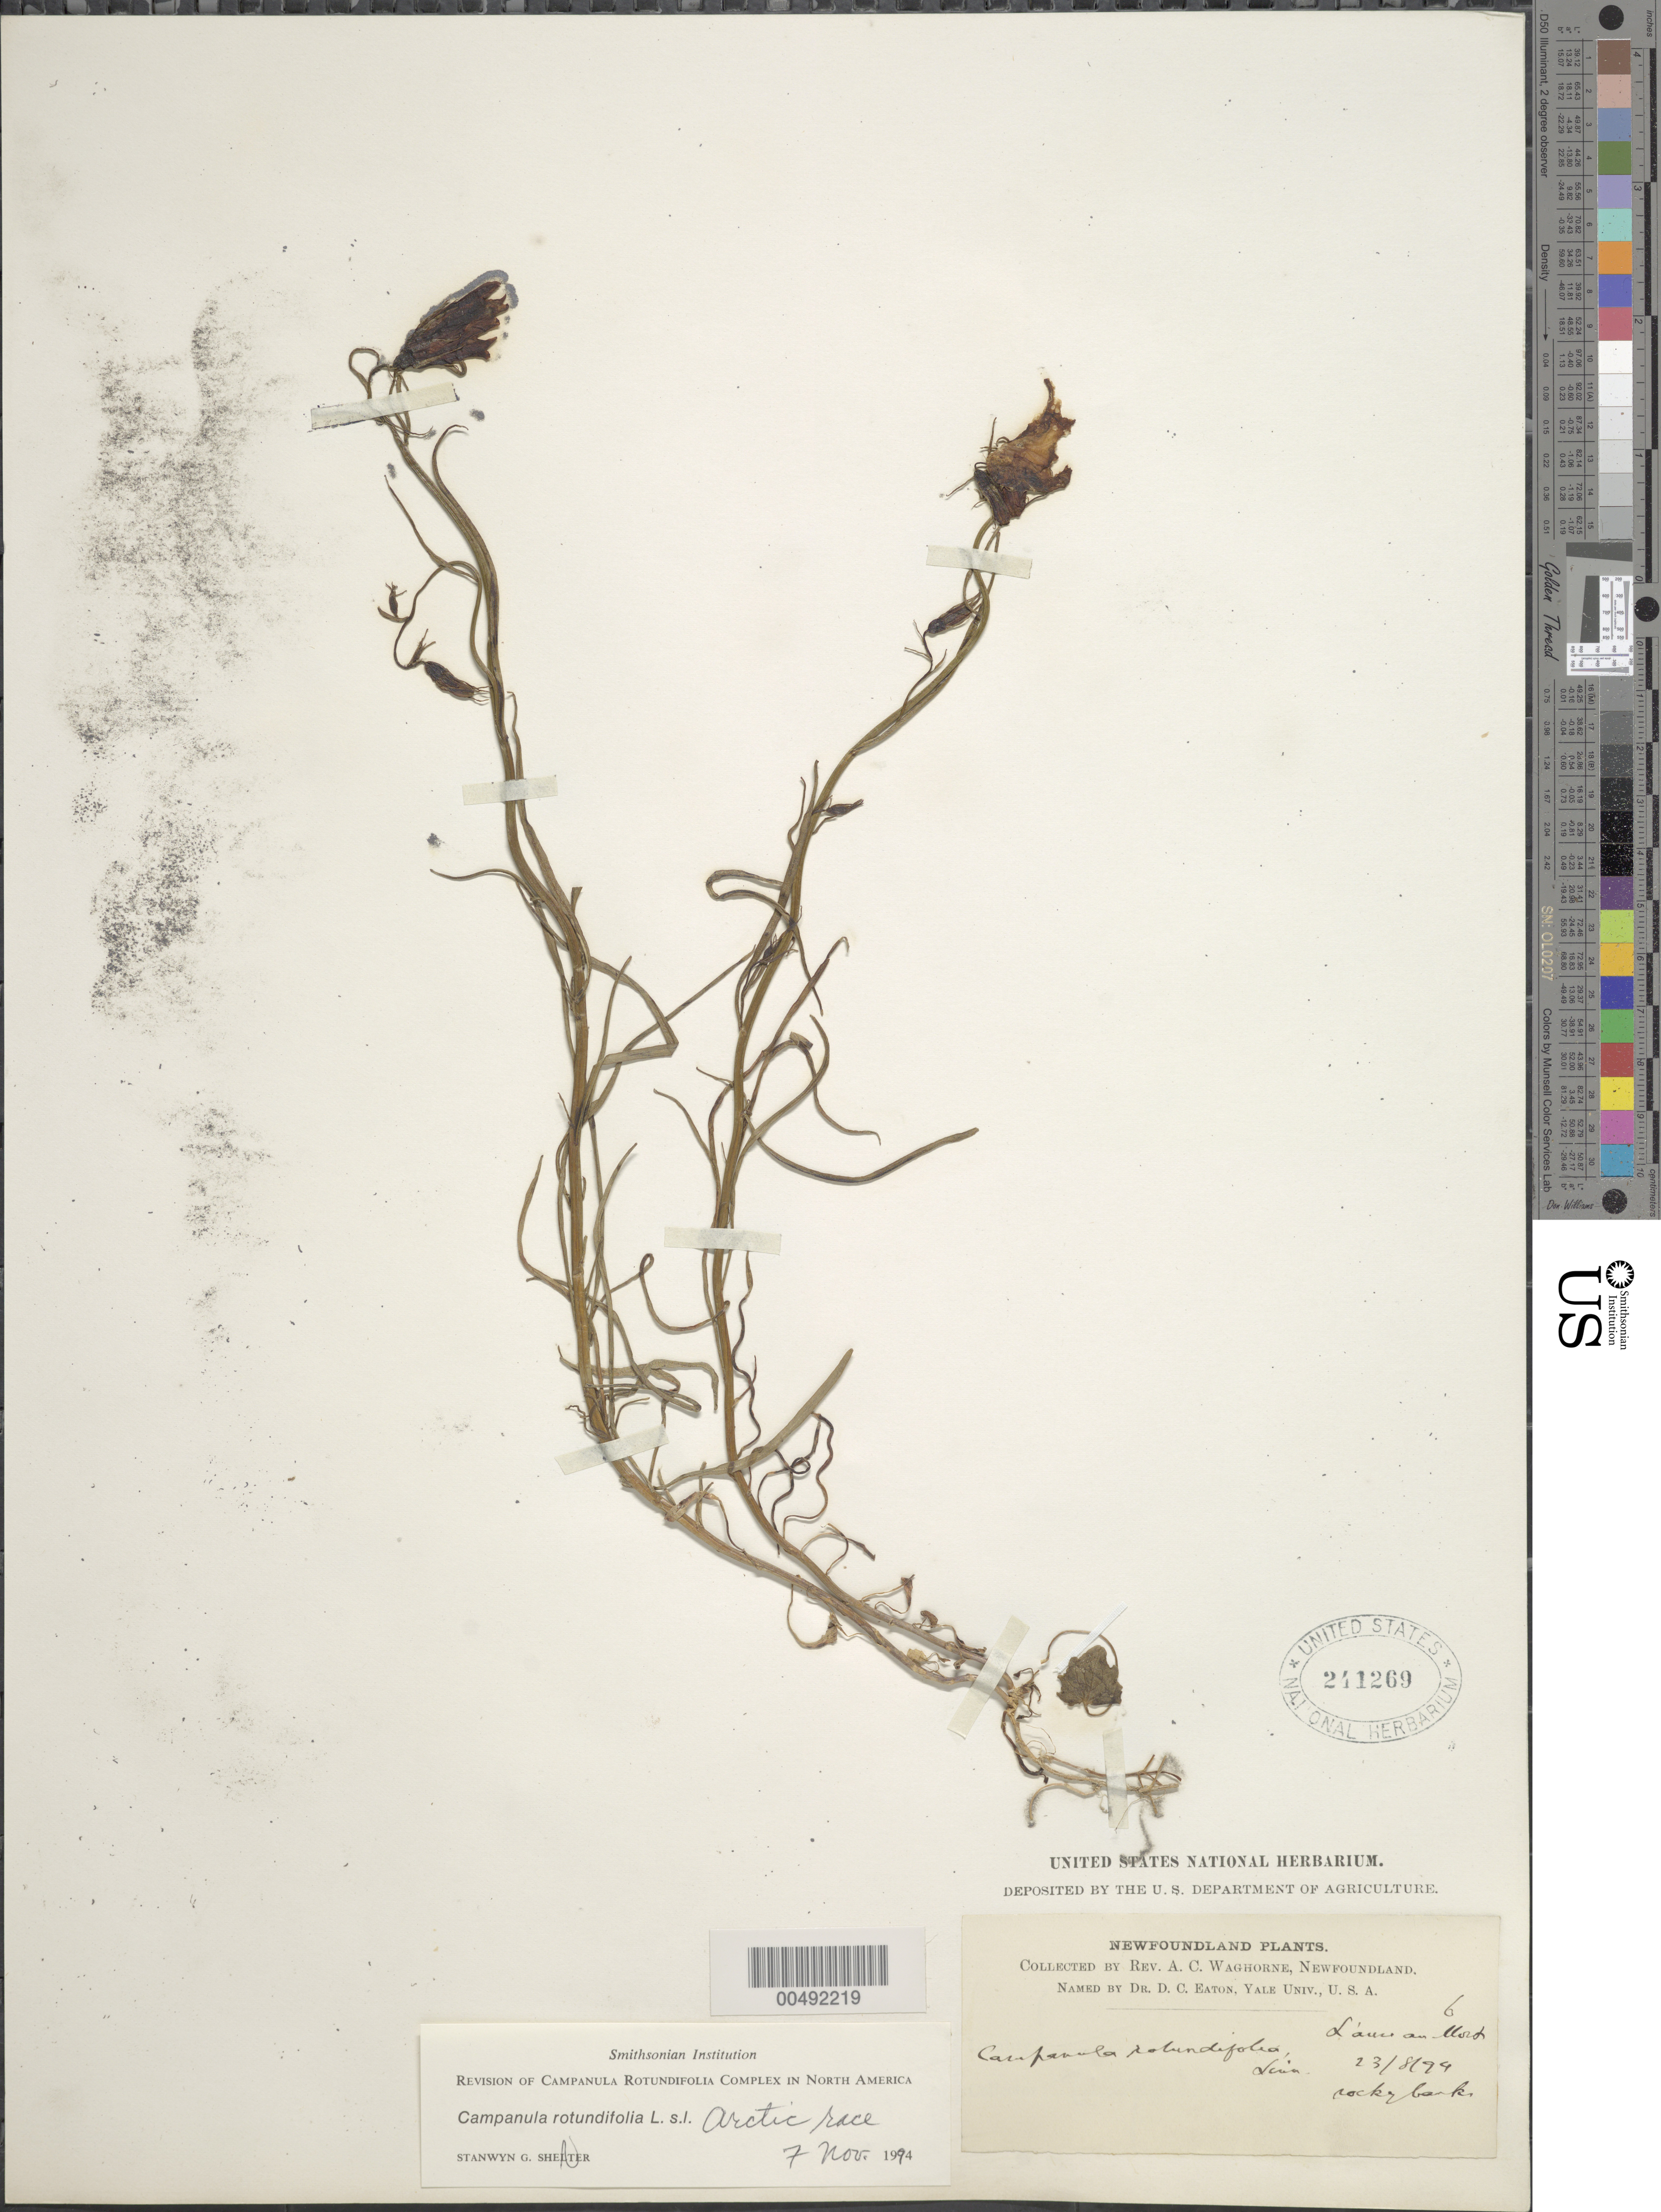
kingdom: Plantae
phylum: Tracheophyta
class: Magnoliopsida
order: Asterales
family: Campanulaceae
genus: Campanula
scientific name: Campanula rotundifolia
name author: L.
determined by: Eaton, D. C.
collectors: A. Waghorne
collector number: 6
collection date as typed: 23 Aug 1894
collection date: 1894-08-23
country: Canada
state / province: Newfoundland and Labrador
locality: L'anse au Mort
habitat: rocky banks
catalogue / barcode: US 241269